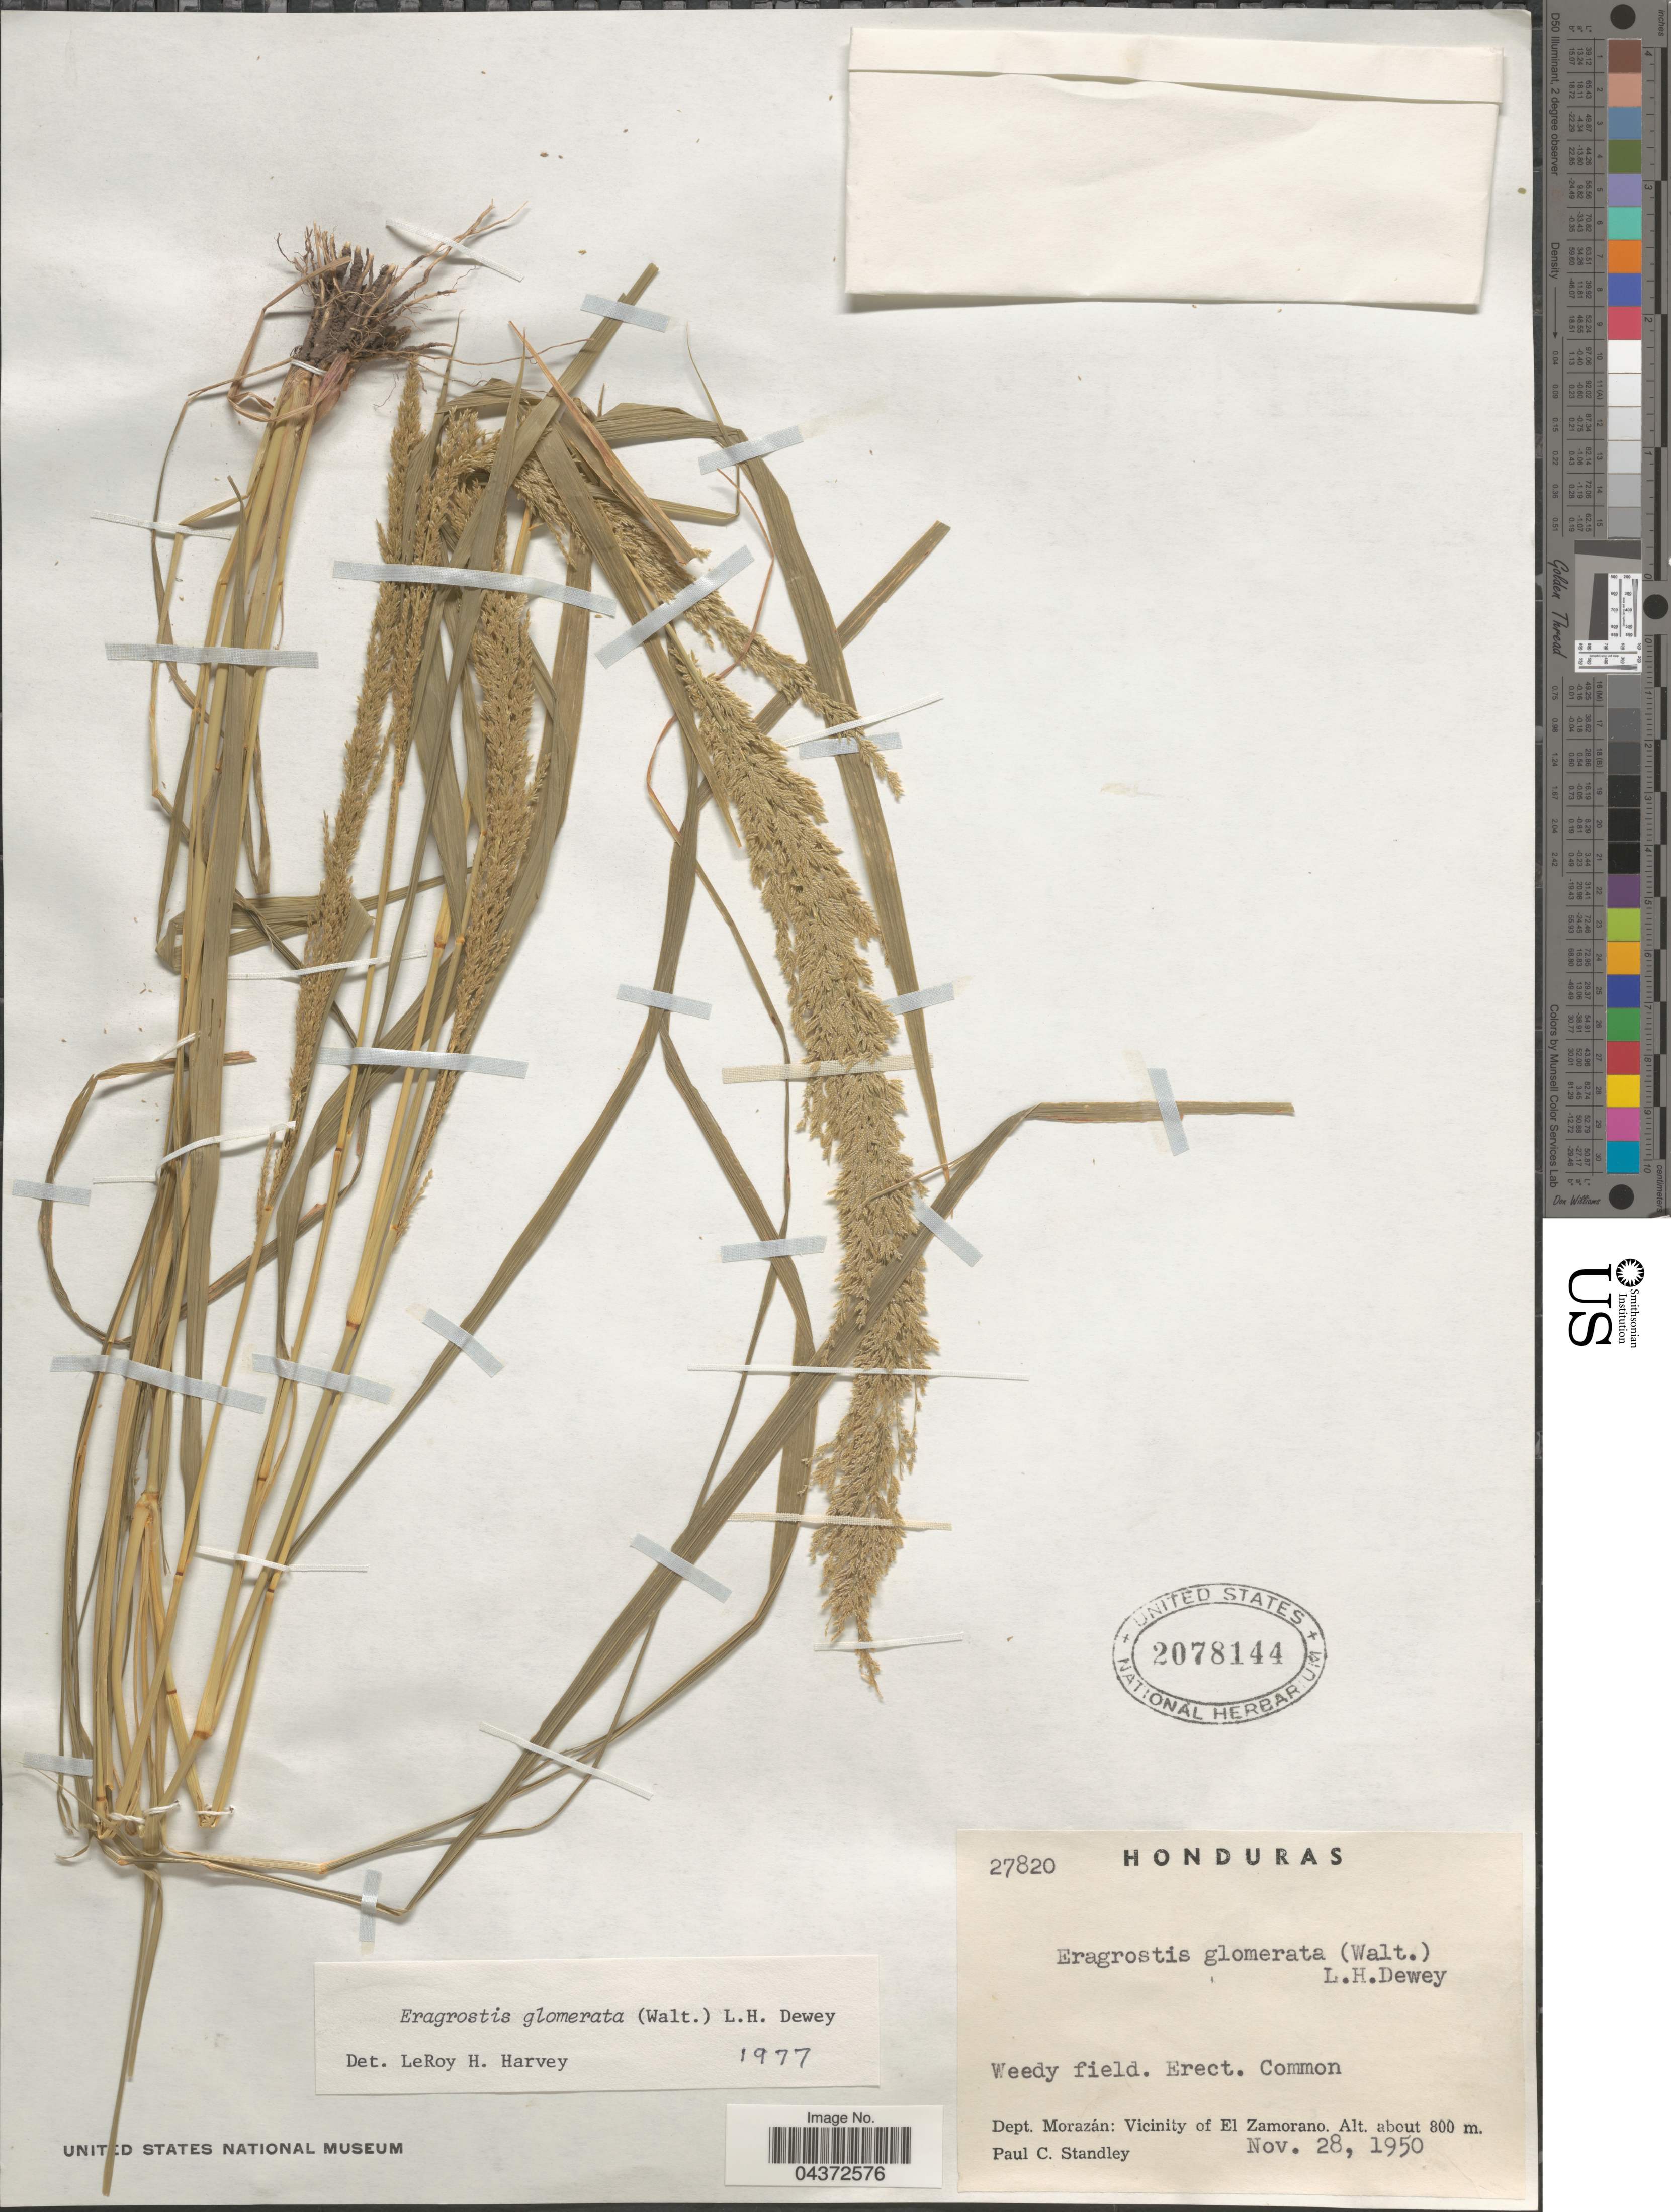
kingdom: Plantae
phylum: Tracheophyta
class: Liliopsida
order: Poales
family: Poaceae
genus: Eragrostis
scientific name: Eragrostis japonica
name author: (Thunb.) Trin.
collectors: P. C. Standley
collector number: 27820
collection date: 1950-11-28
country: Honduras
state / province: Fco. Morazán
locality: Dept. Morazán: Vicinity of El Zamorano.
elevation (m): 800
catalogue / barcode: US 2078144